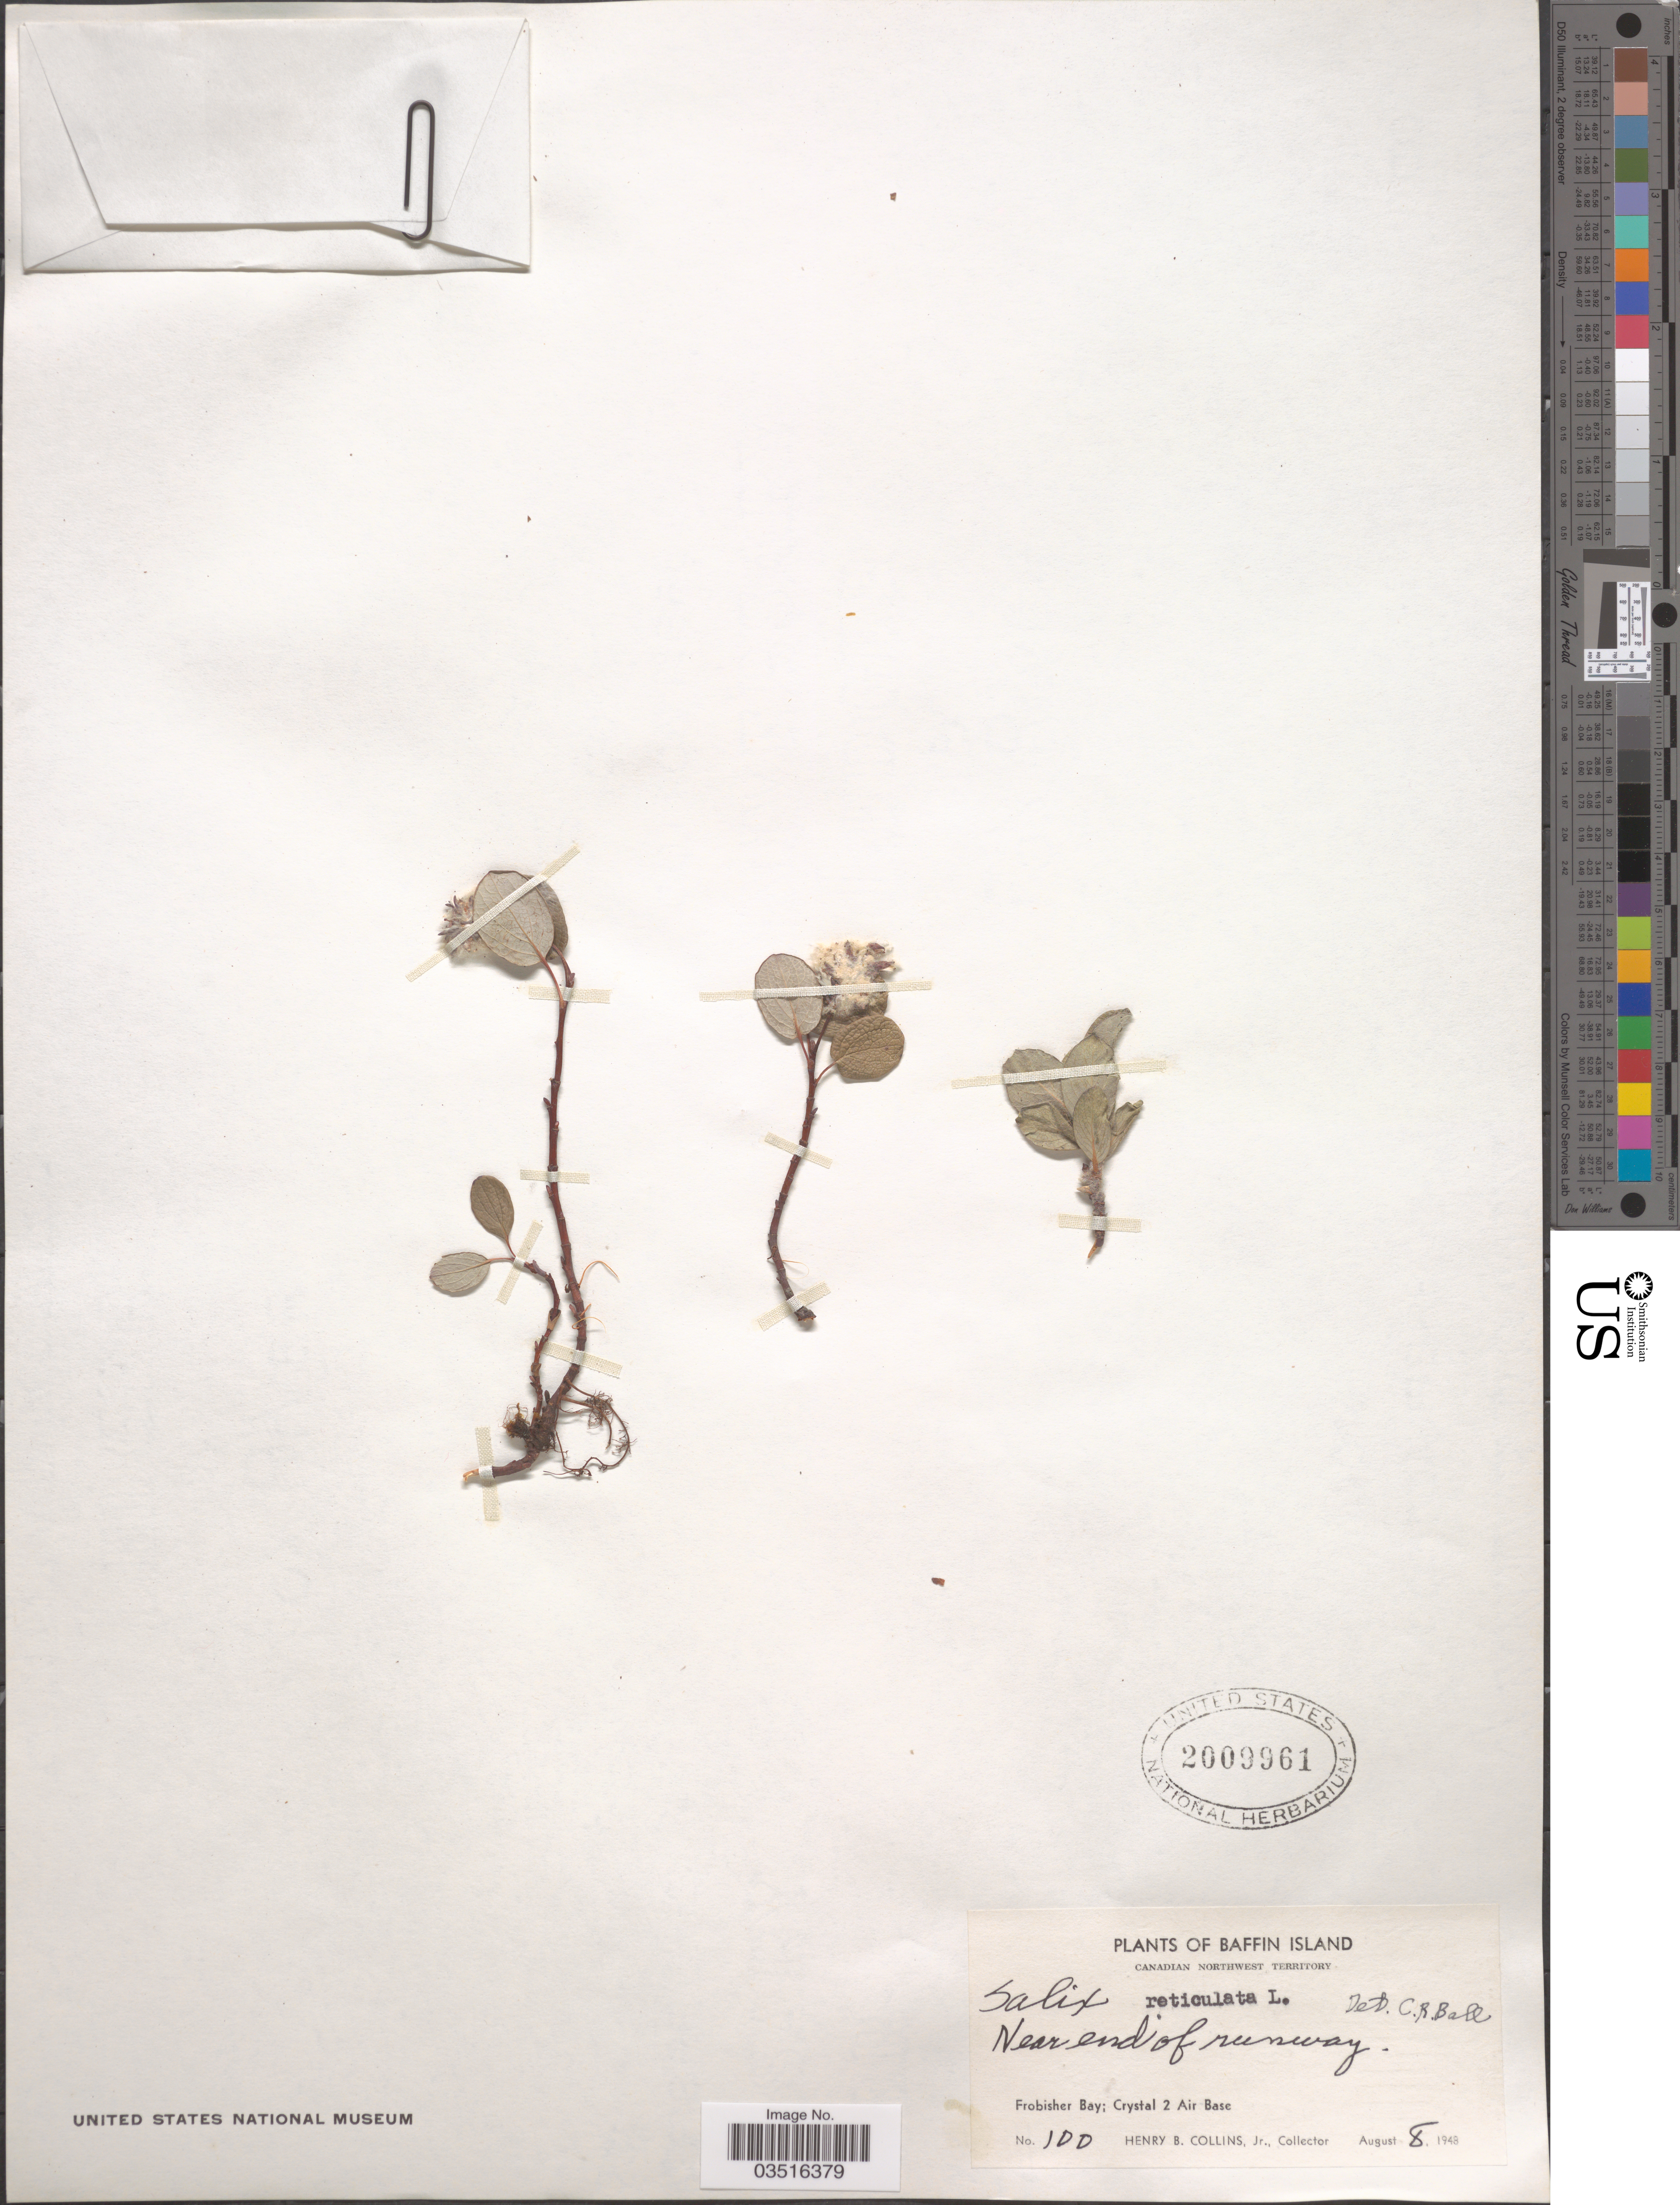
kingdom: Plantae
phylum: Tracheophyta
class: Magnoliopsida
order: Malpighiales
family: Salicaceae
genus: Salix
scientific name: Salix reticulata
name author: L.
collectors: H. Collins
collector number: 100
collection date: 1948-08-08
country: Canada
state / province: Northwest Territories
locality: Baffin Island. Canadian Northwest Territory. Nead end of runway. Frobisher Bay; Crystal 2 Air Base.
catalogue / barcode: US 2009961